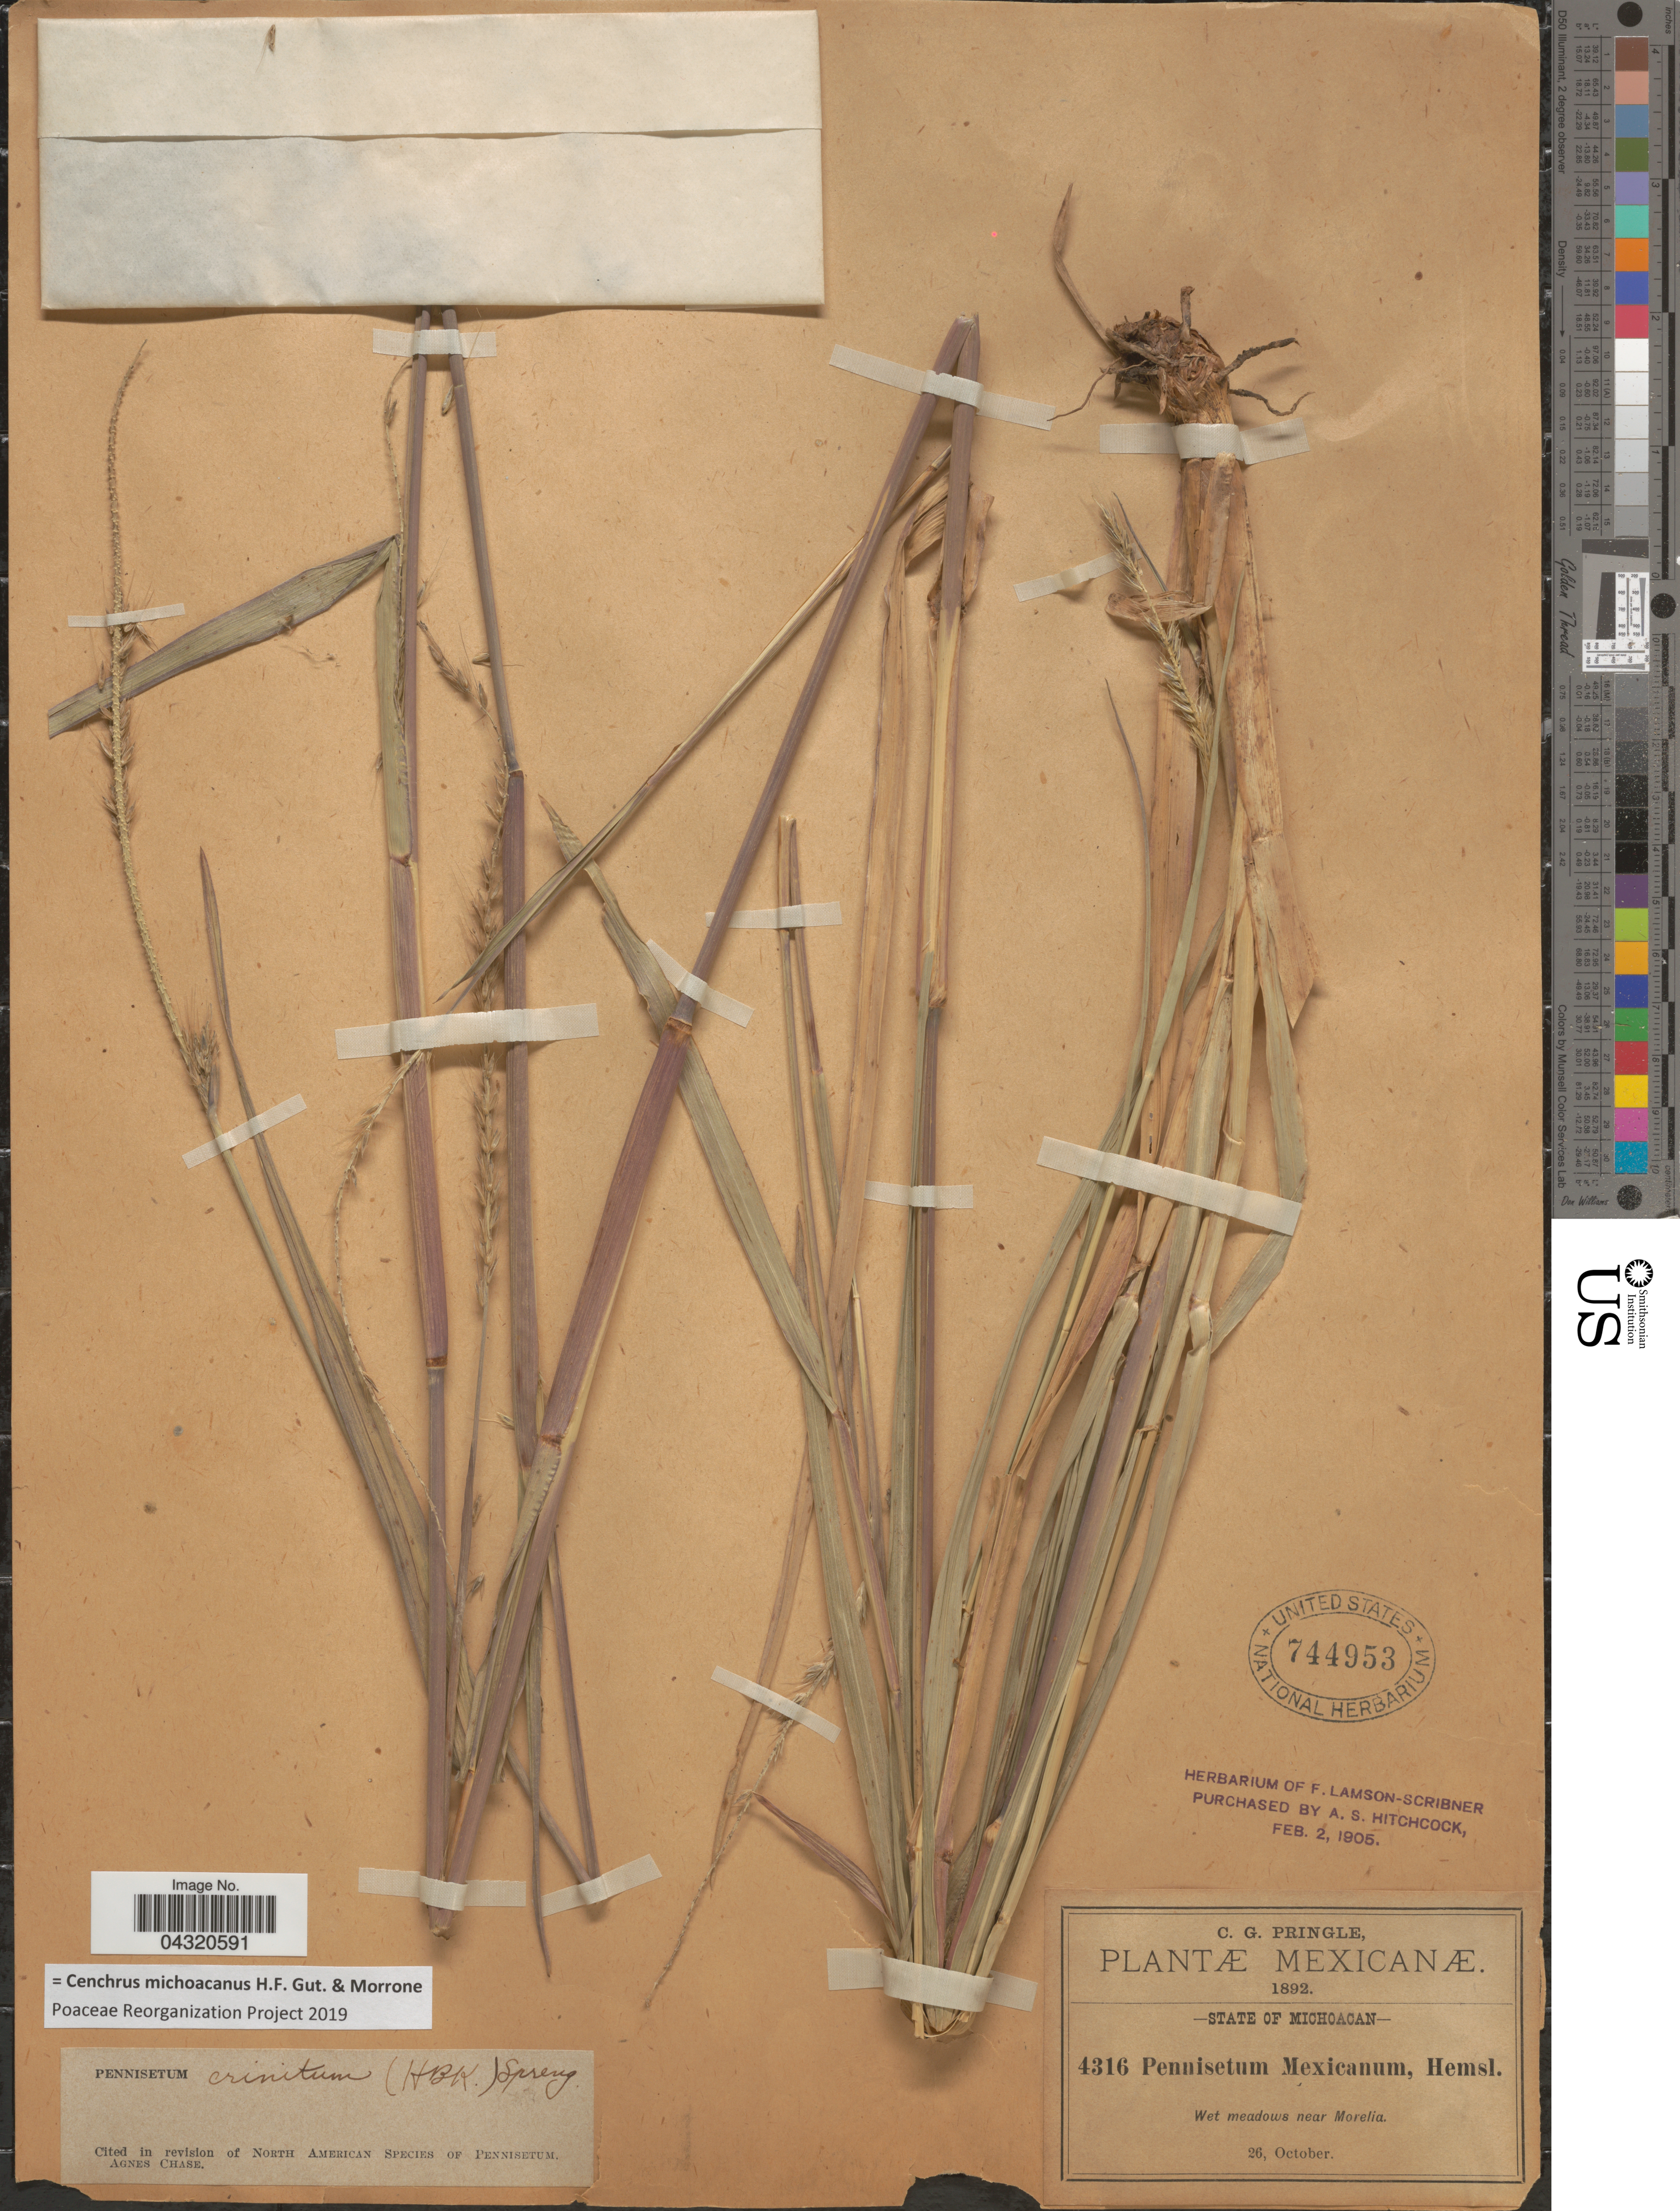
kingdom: Plantae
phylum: Tracheophyta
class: Liliopsida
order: Poales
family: Poaceae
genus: Cenchrus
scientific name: Cenchrus michoacanus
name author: H.F. Gut. & Morrone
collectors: C. G. Pringle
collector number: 4316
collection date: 1892-10-26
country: Mexico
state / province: Michoacán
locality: Mexicanæ. Wet meadows near Morelia.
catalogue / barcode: US 744953